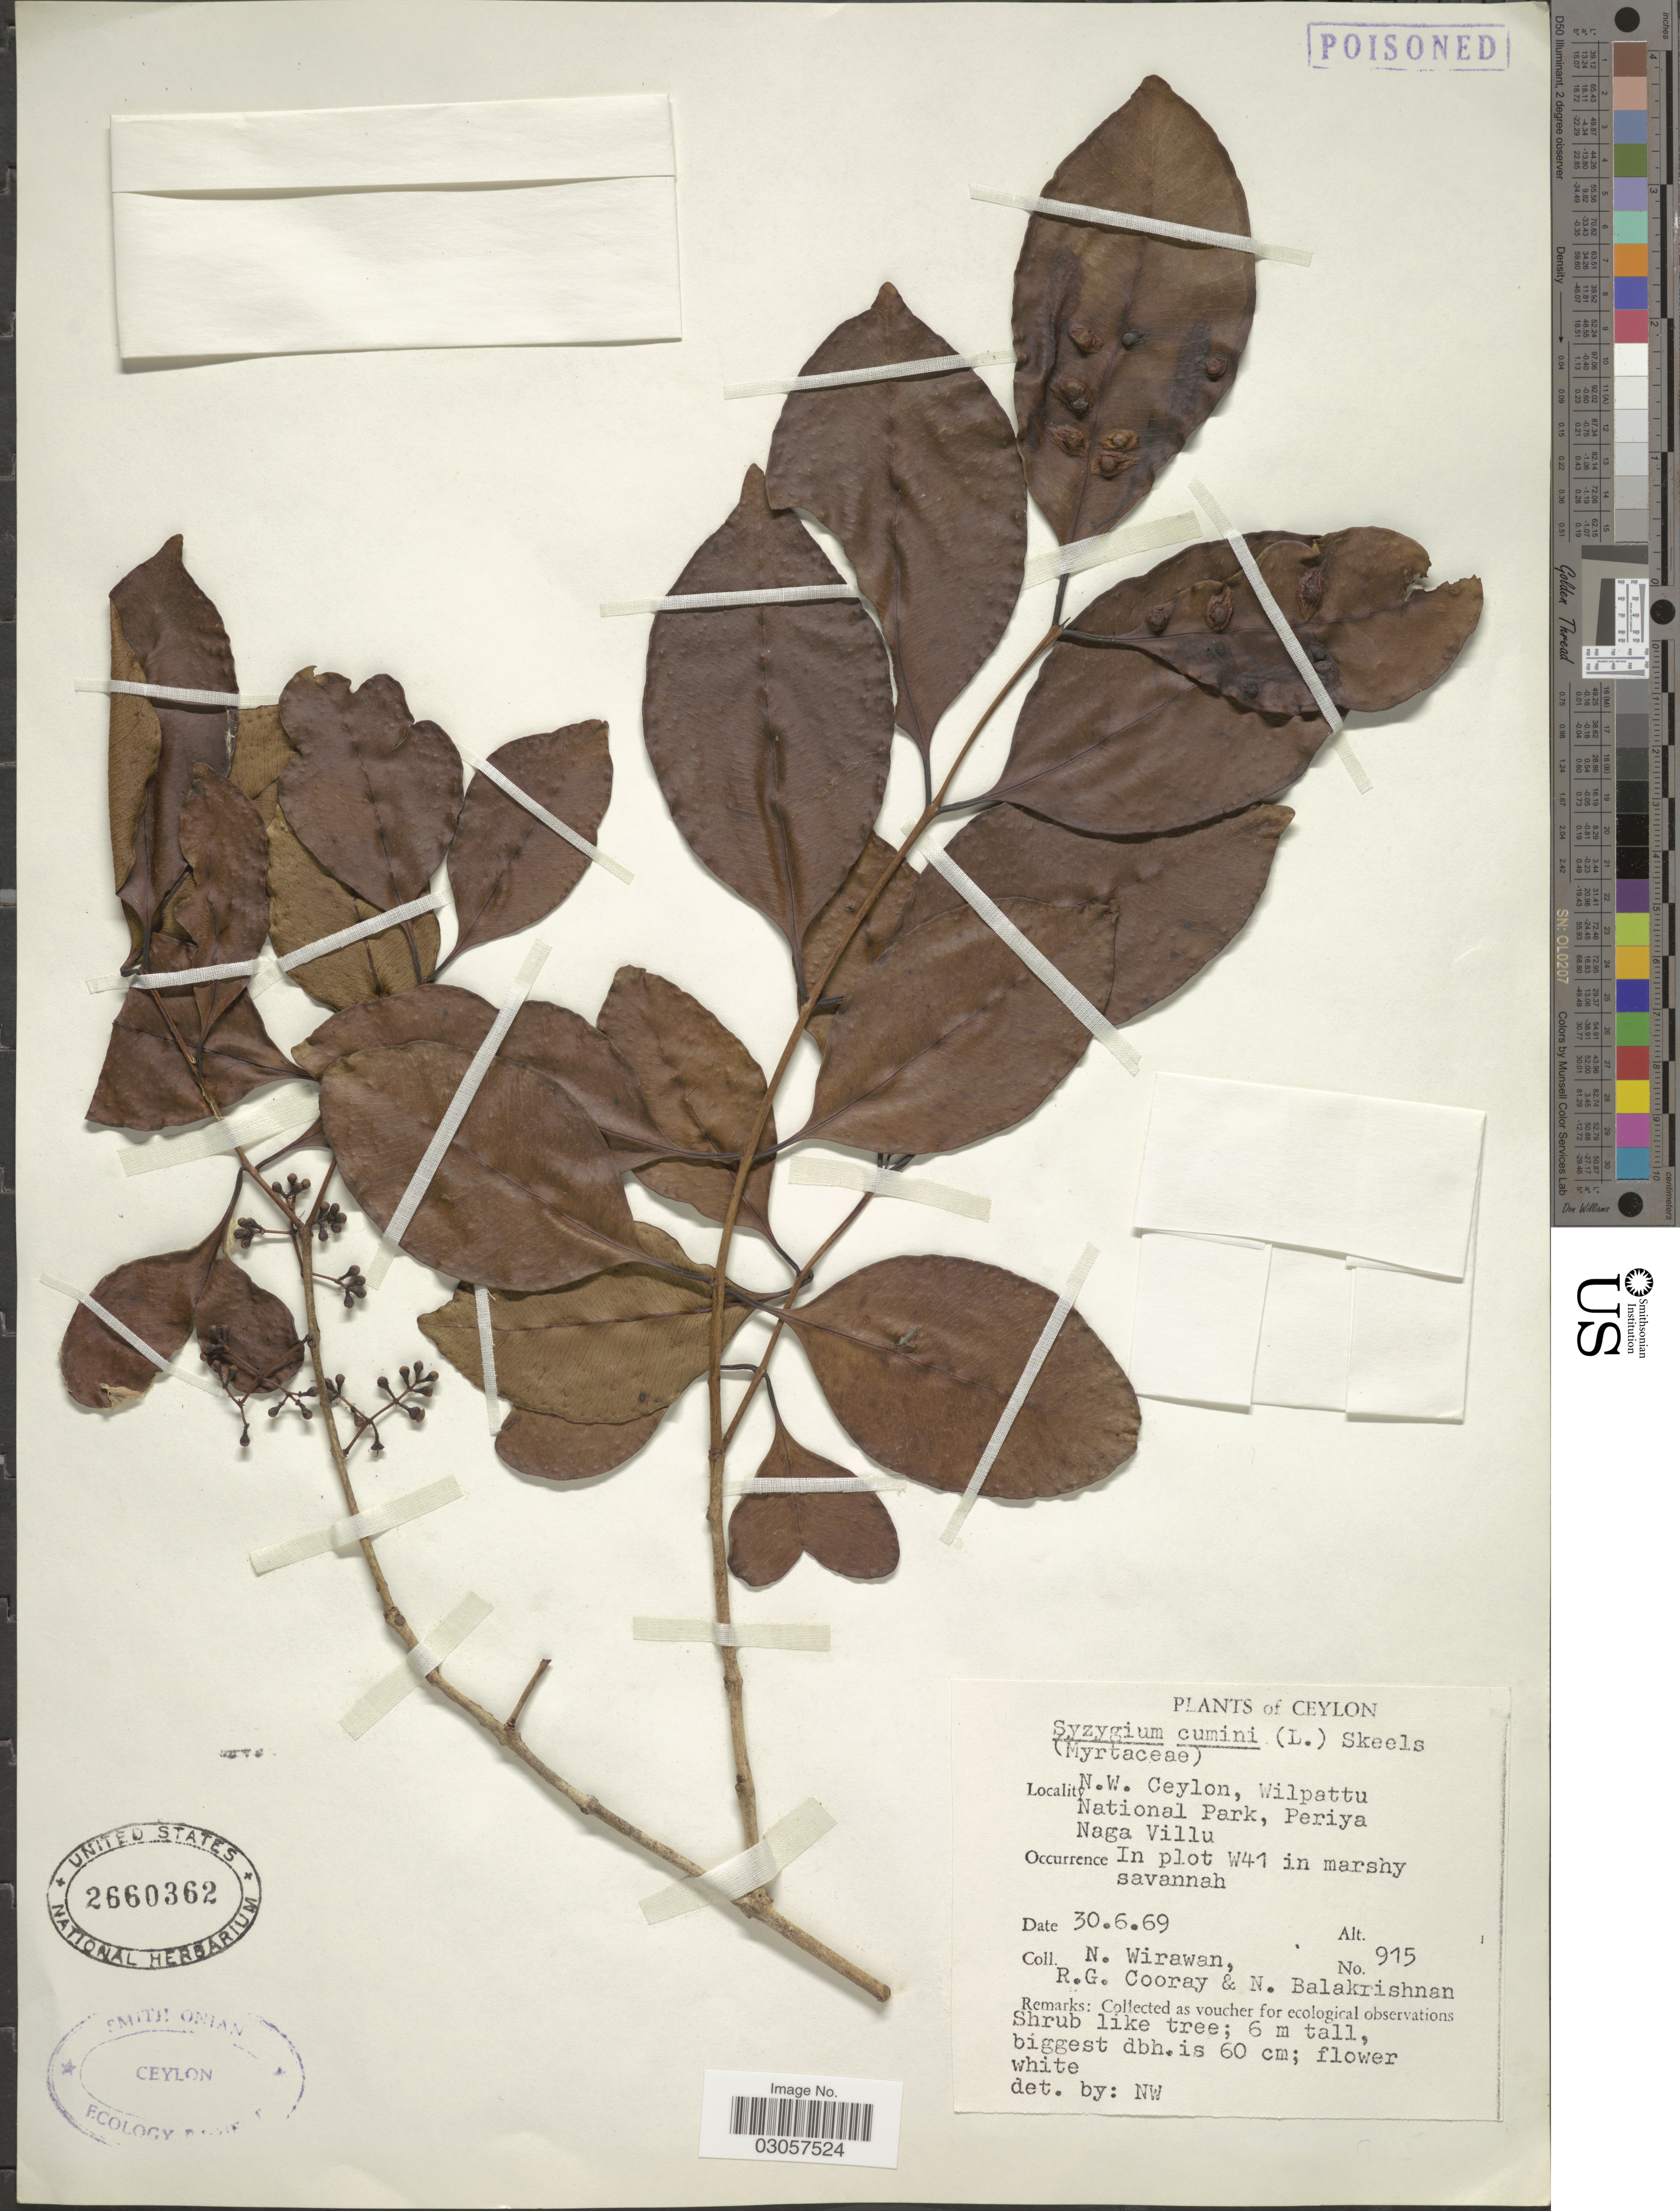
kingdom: Plantae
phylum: Tracheophyta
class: Magnoliopsida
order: Myrtales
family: Myrtaceae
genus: Syzygium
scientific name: Syzygium cumini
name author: (L.) Skeels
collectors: N. Wirawan, R. Cooray & N. Balakrishnan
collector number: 915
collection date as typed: Transcribed d/m/y: 30/6/69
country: Sri Lanka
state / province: North Western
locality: Ceylon, N.W. Ceylon, Wilpattu National Park, Perija Naga Villu, In plot W41.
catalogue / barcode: US 2660362